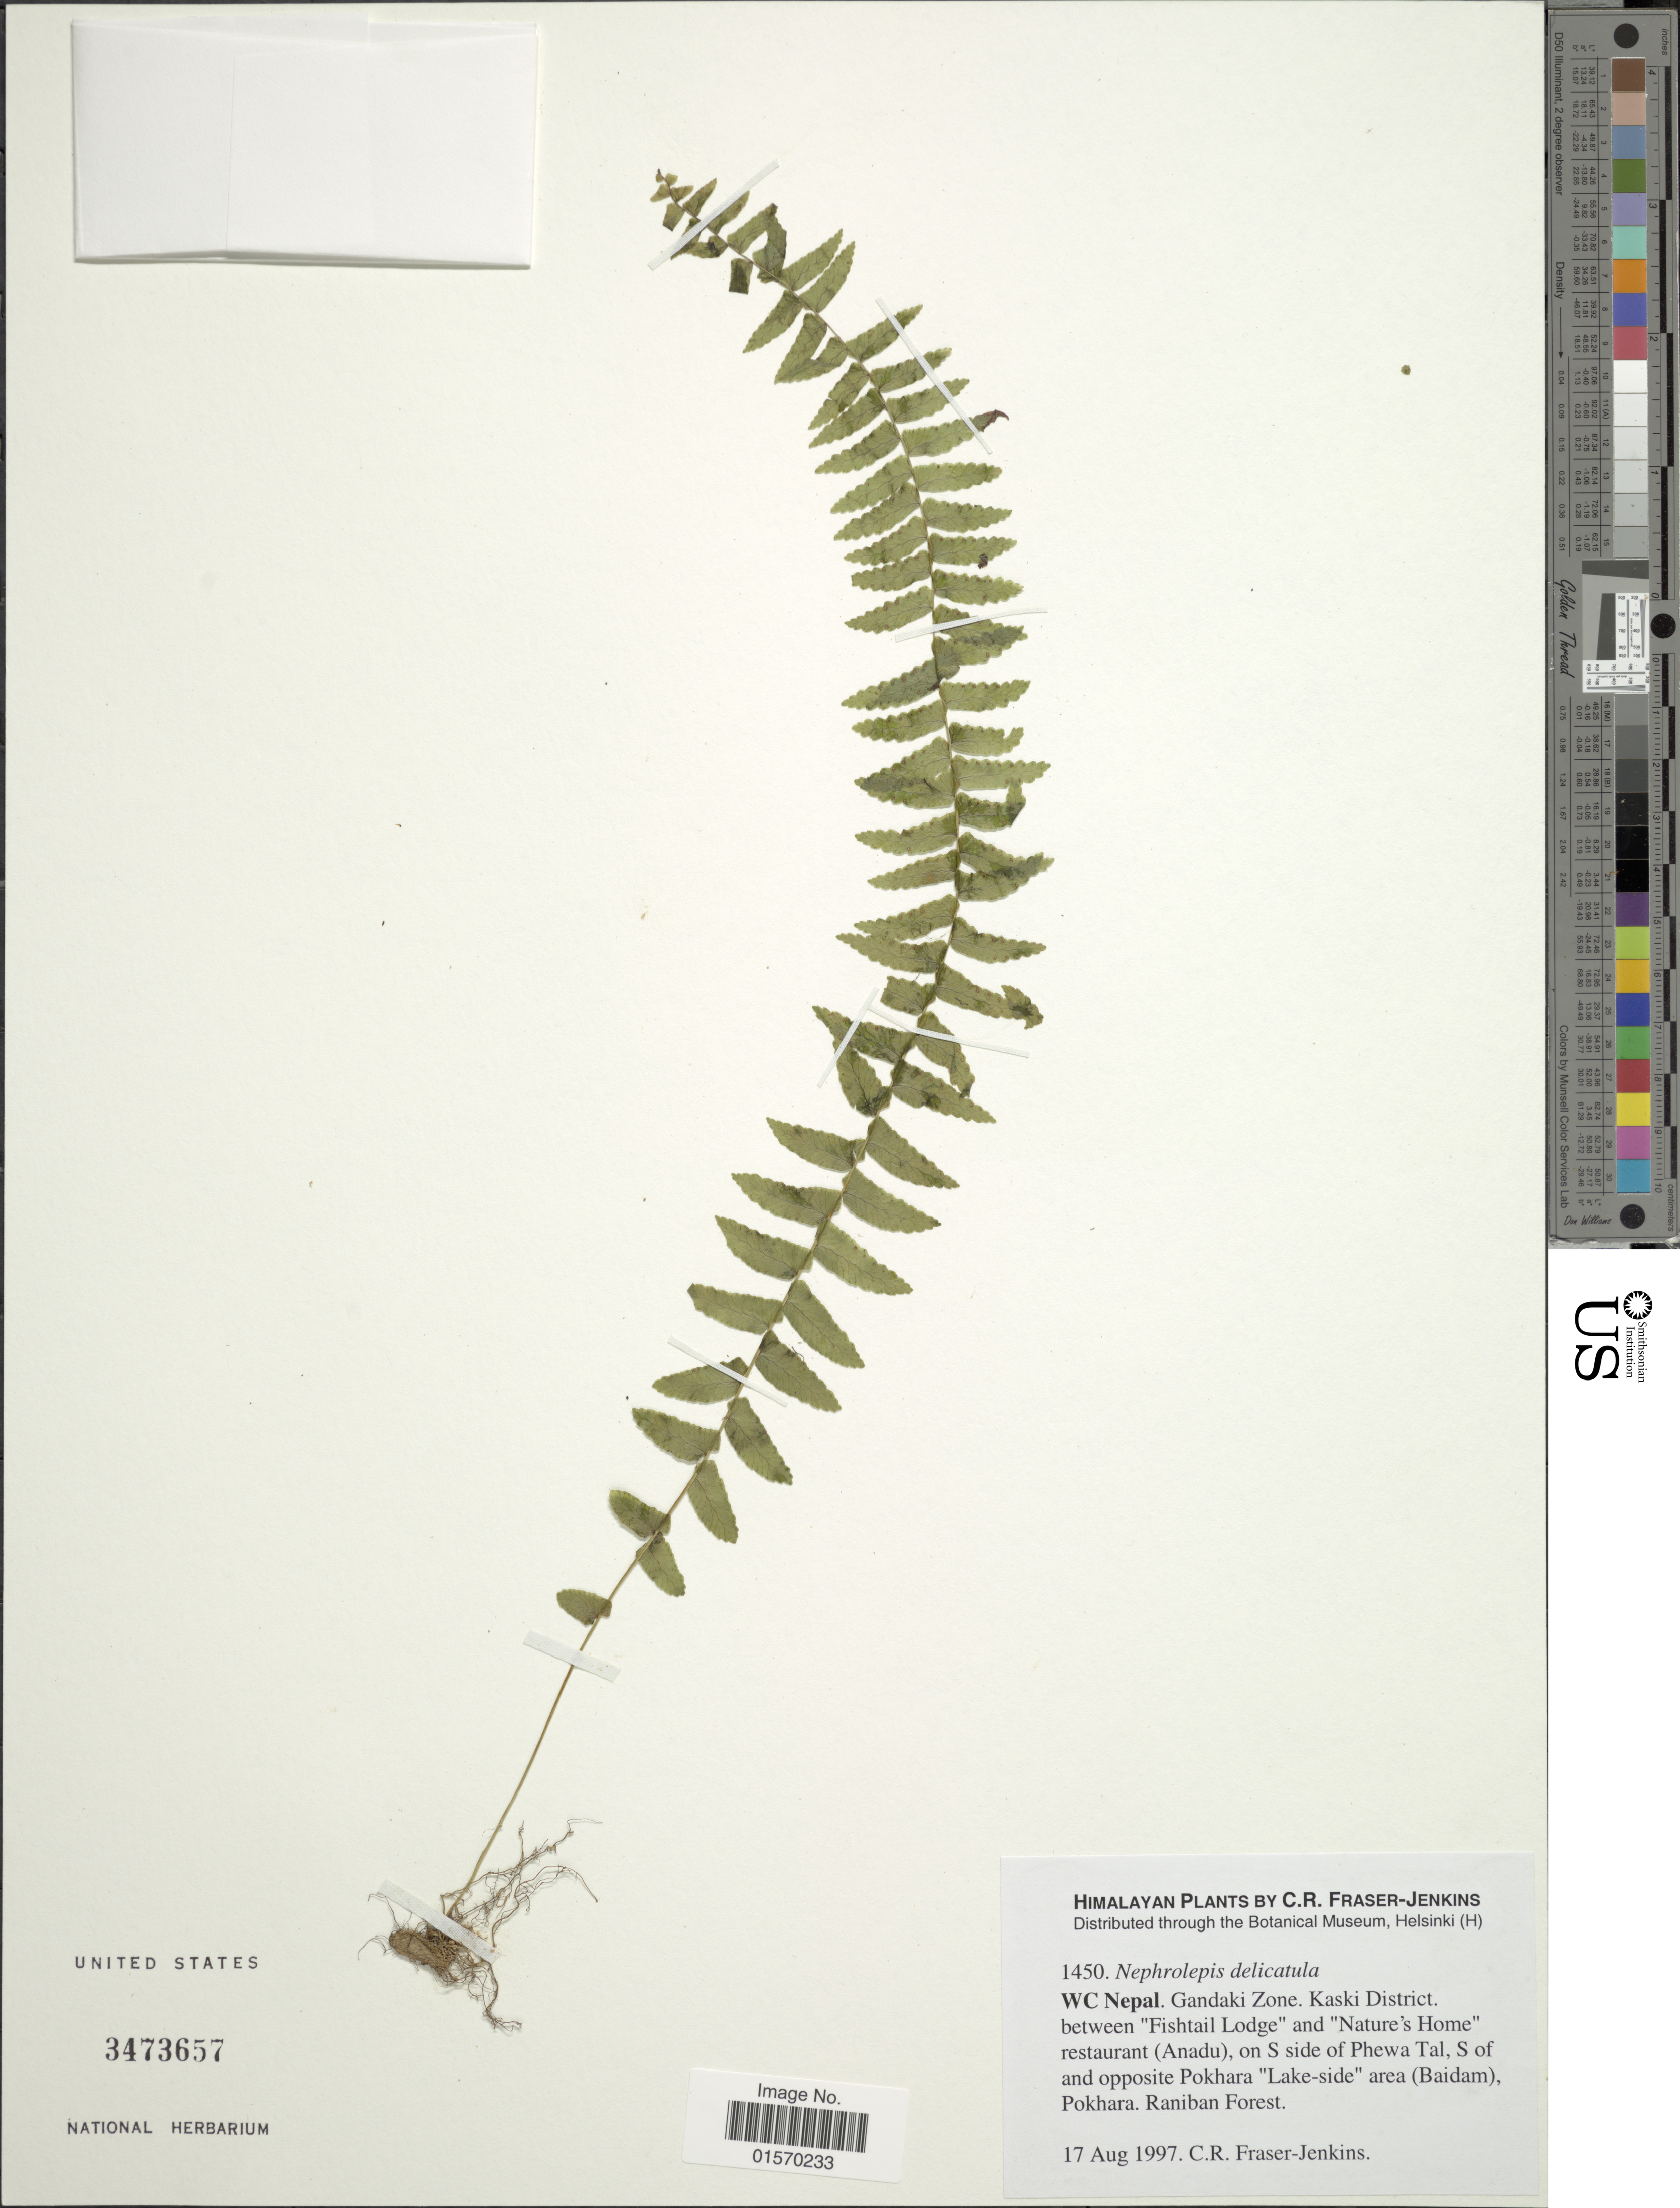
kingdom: Plantae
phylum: Tracheophyta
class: Polypodiopsida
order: Polypodiales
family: Nephrolepidaceae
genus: Nephrolepis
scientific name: Nephrolepis delicatula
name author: (Decne.) Pic. Serm.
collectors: C. R. Fraser-Jenkins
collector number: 1450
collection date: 1997-08-17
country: Nepal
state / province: Gandaki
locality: Himalayan Plants. WC Nepal. Gandaki Zone. Kaski District. between "Fishtail Lodge" and "Nature's Home" restaurant (Anadu), on S side of Phewa Tal, S of and opposite Pokhara "Lake-side" area (Baidam), Pokhara. Raniban Forest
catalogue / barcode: US 3473657